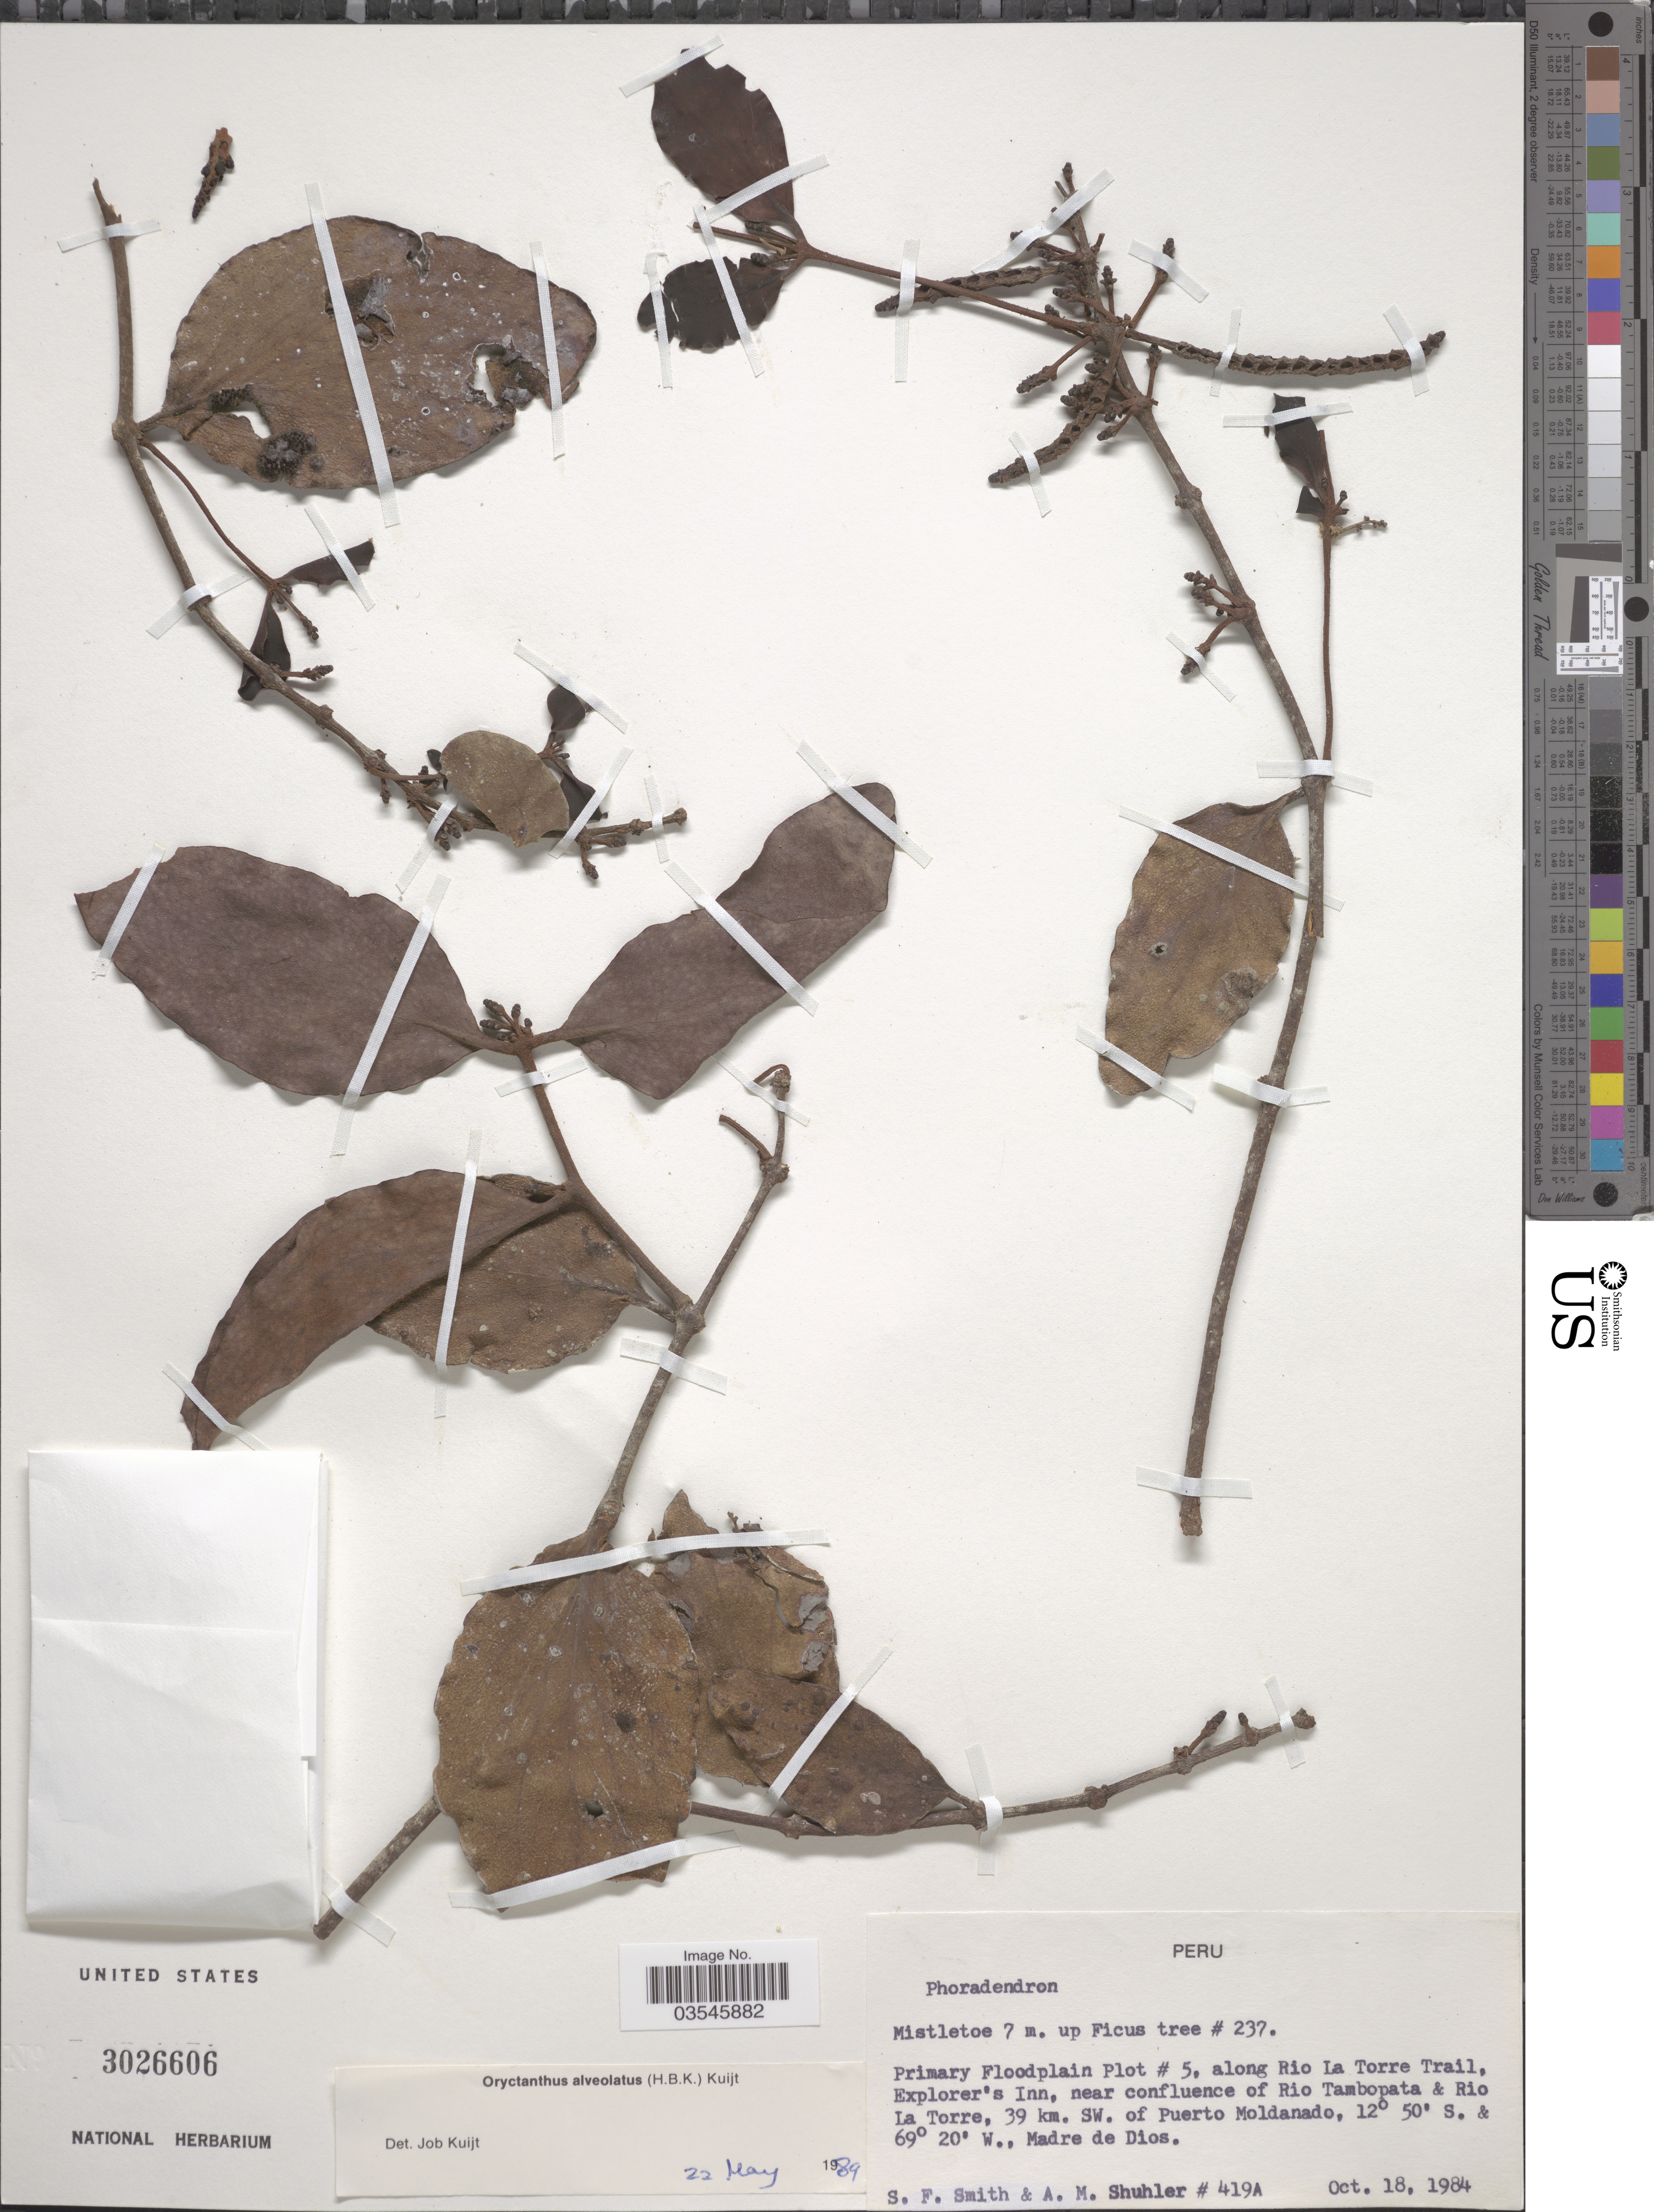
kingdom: Plantae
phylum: Tracheophyta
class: Magnoliopsida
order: Santalales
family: Loranthaceae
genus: Oryctanthus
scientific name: Oryctanthus alveolatus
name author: (Kunth) Kuijt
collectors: S.F. Smith & A. Shuhler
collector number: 419A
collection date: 1984-10-18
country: Peru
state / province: Madre de Dios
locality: Primary Floodplain Plot # 5, along Rio La Torre Trail, Explorer's Inn, near confluence of Rio Tambopata & Rio La Torre, 39 km. SW. of Puerto Moldanado.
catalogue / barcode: US 3026606